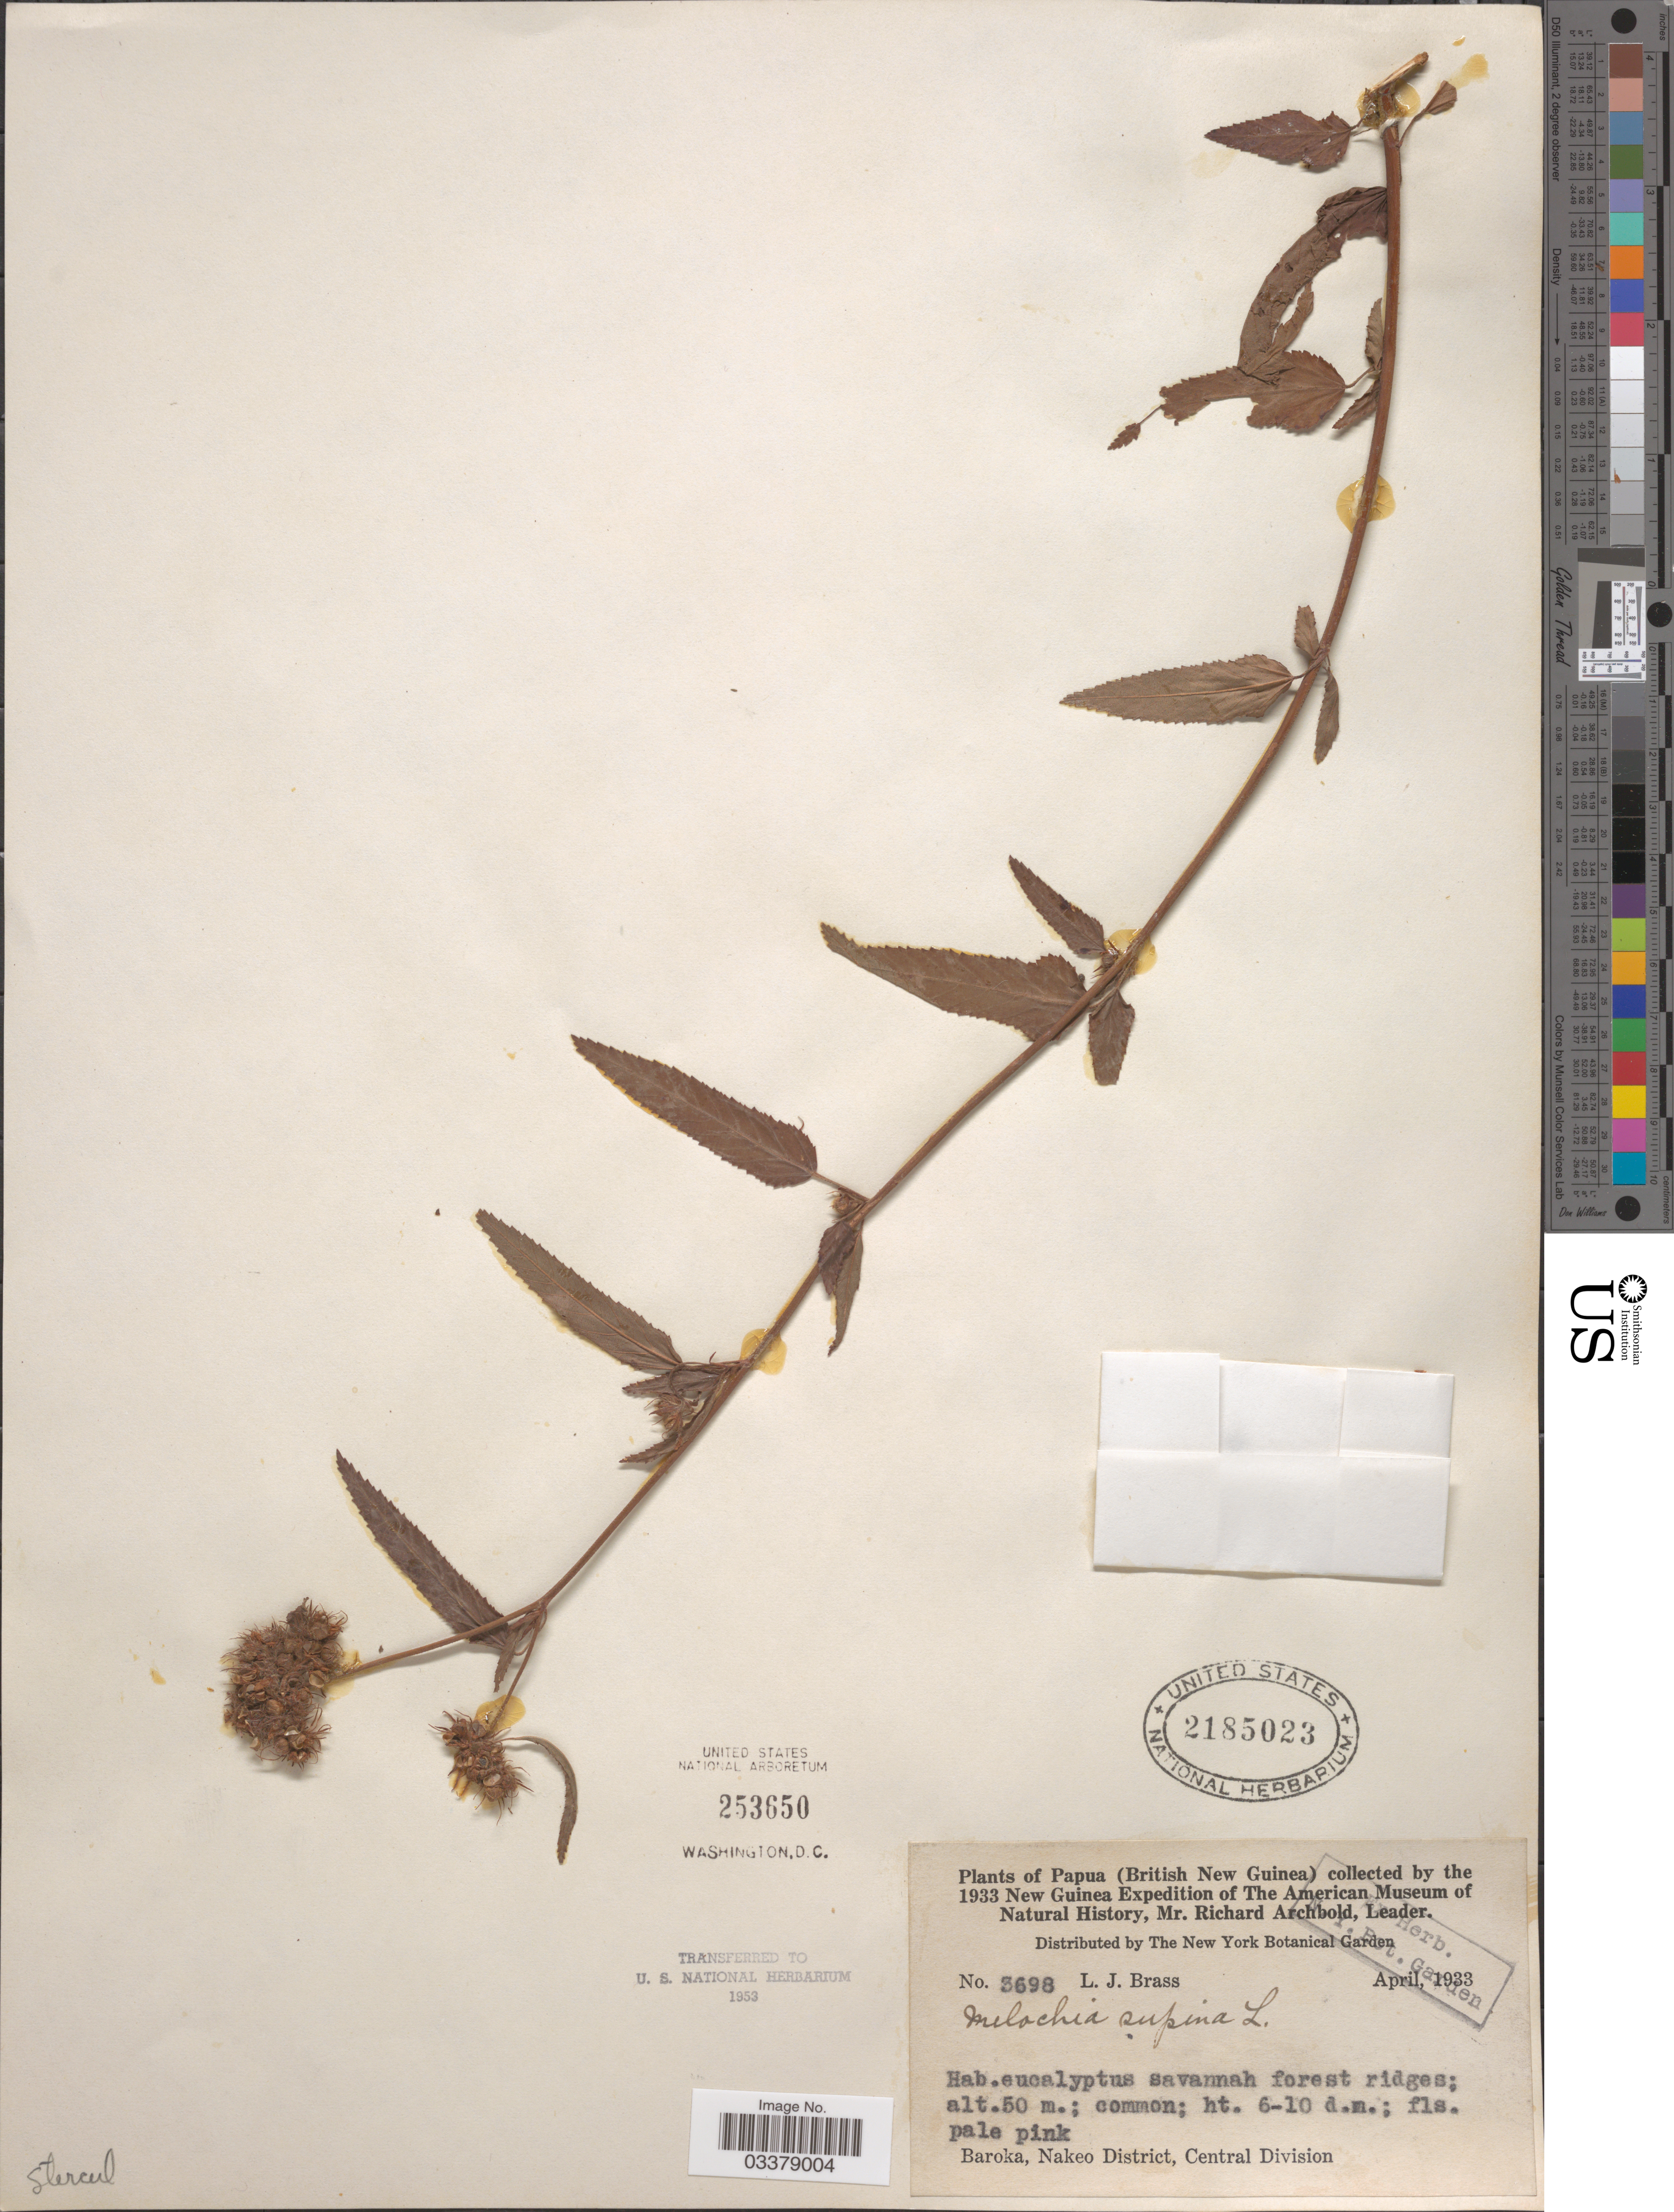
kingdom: Plantae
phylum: Tracheophyta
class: Magnoliopsida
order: Malvales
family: Malvaceae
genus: Melochia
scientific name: Melochia corchorifolia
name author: L.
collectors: L. J. Brass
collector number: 3698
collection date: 1933-04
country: Papua New Guinea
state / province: Central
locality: Papua (British New Guinea), New Guinea, Baroka, Nakeo District, Central Division.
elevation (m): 50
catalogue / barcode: US 2185023